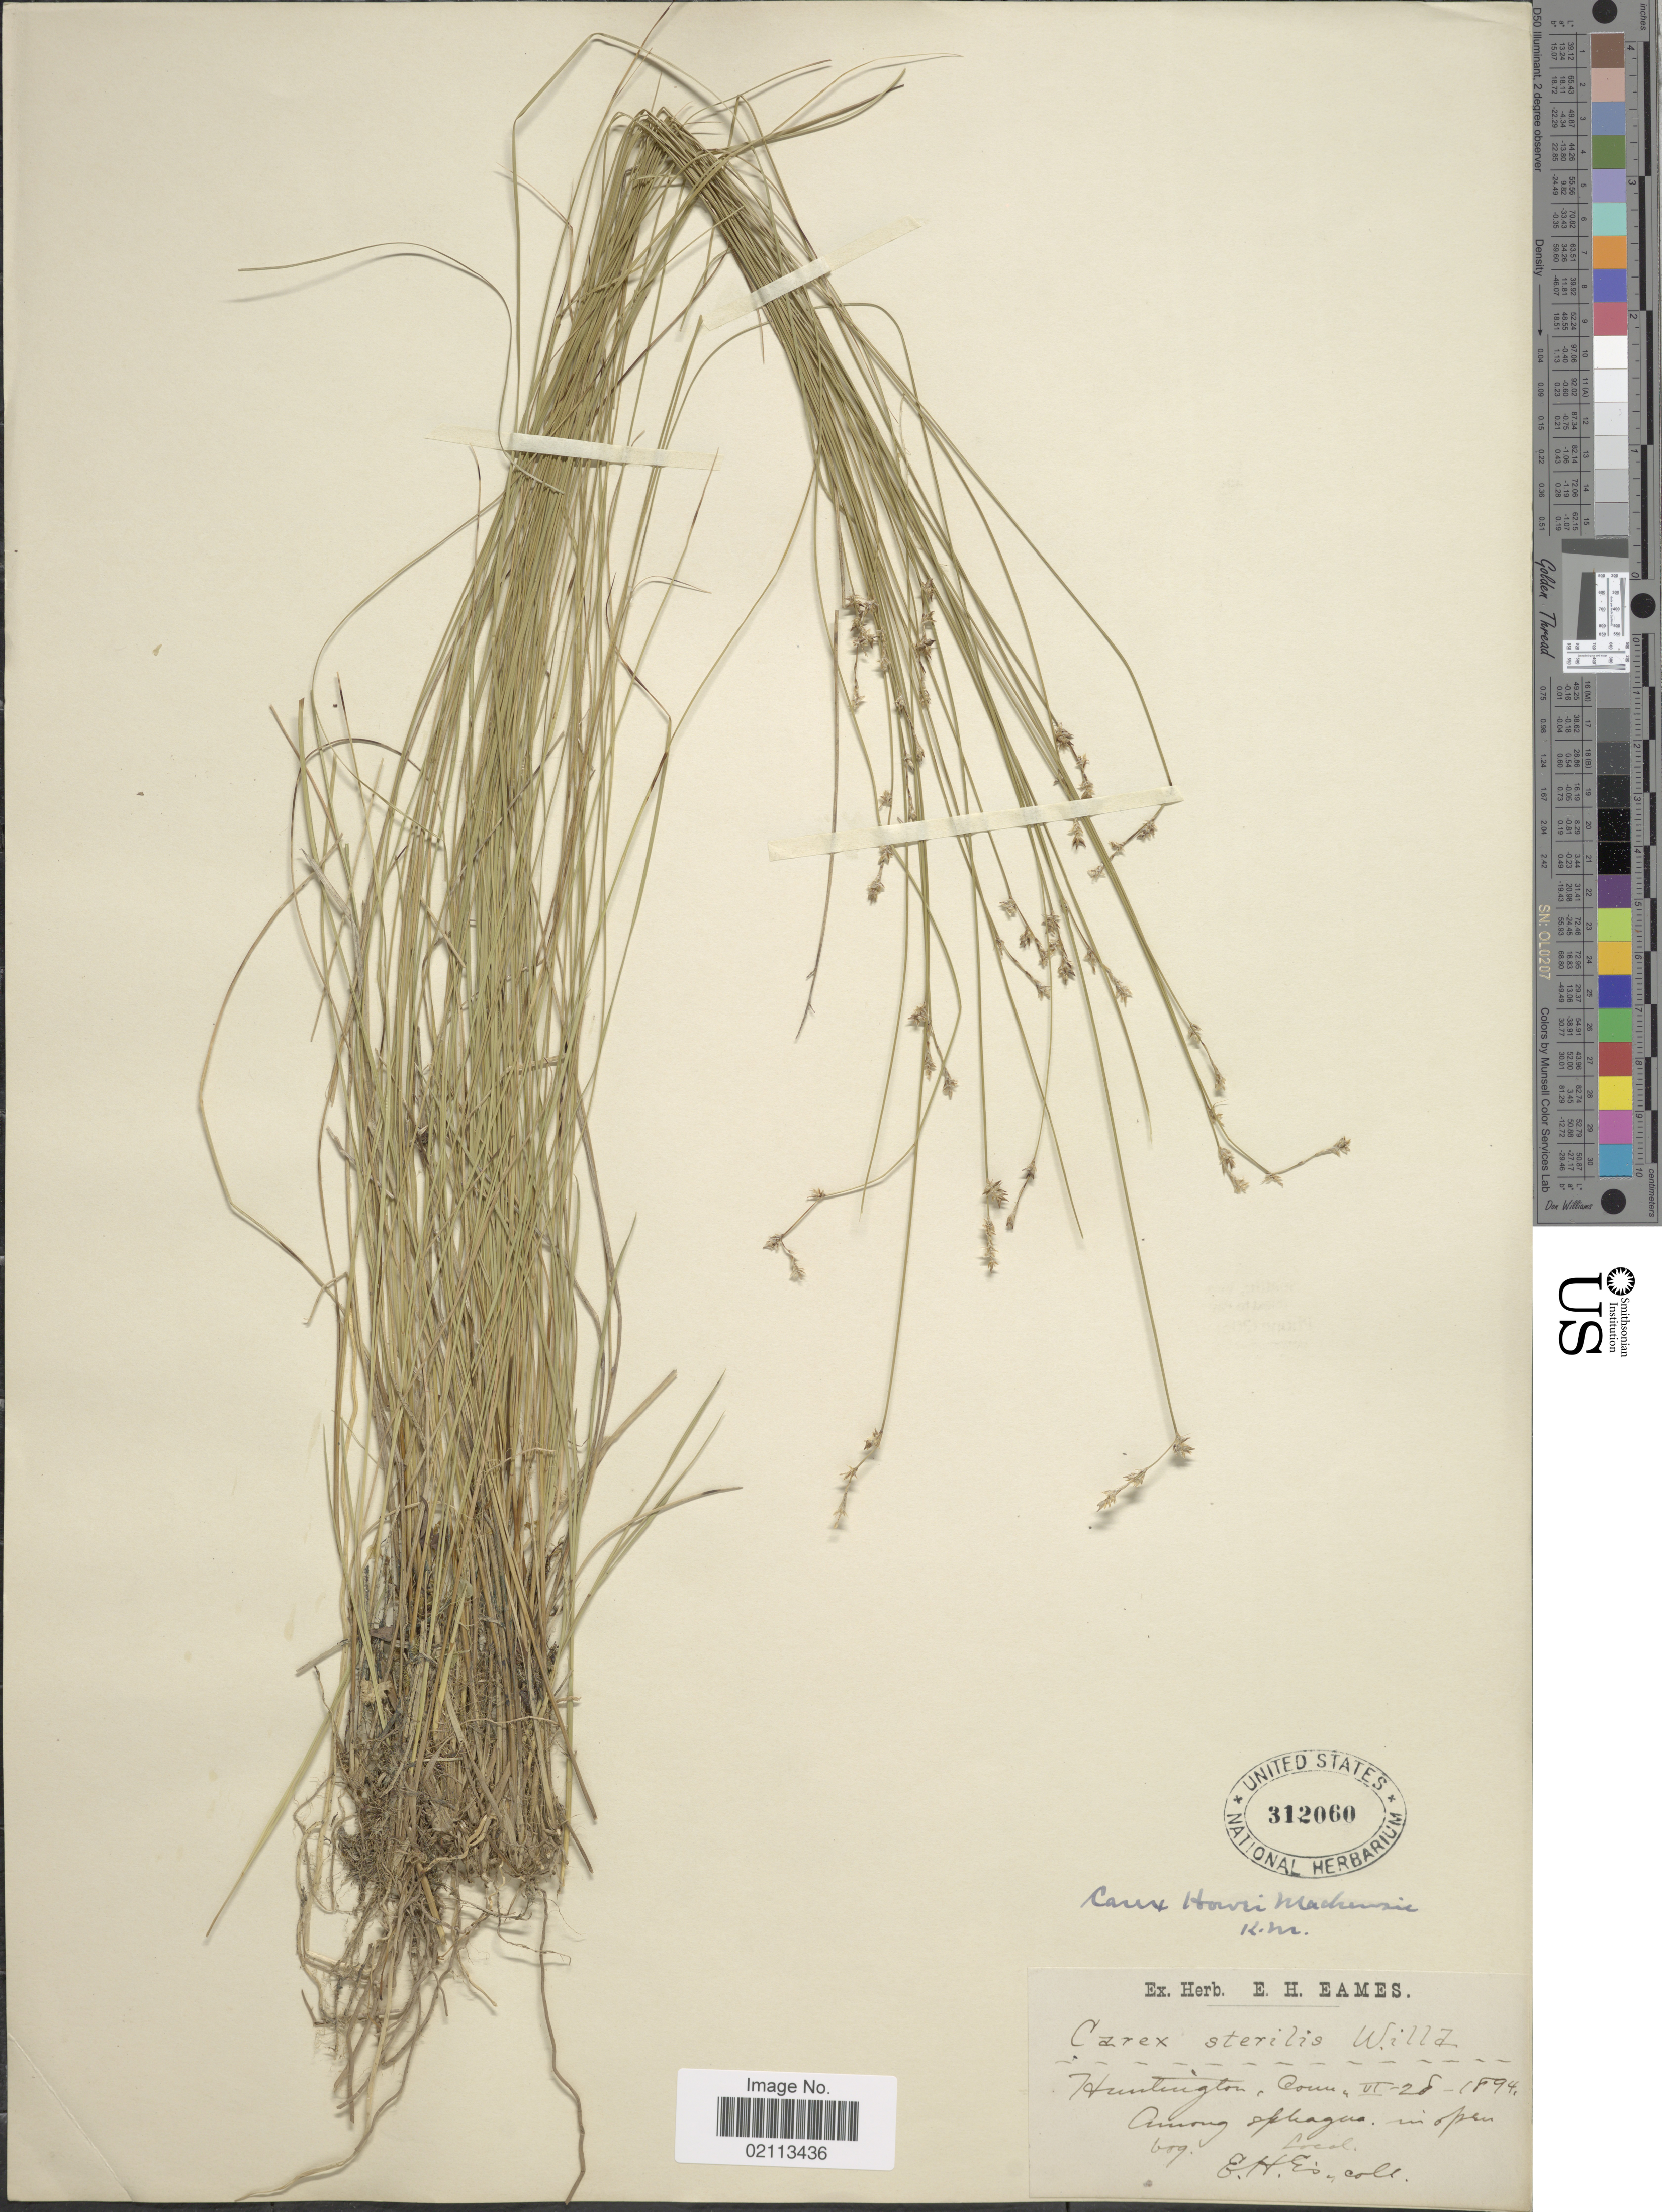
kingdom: Plantae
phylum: Tracheophyta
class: Liliopsida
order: Poales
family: Cyperaceae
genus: Carex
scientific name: Carex howei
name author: Mack.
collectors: E. H. Eames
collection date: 1894-06-20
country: United States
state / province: Connecticut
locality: Huntington, Among sphagus in open bog, Local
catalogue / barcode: US 312060